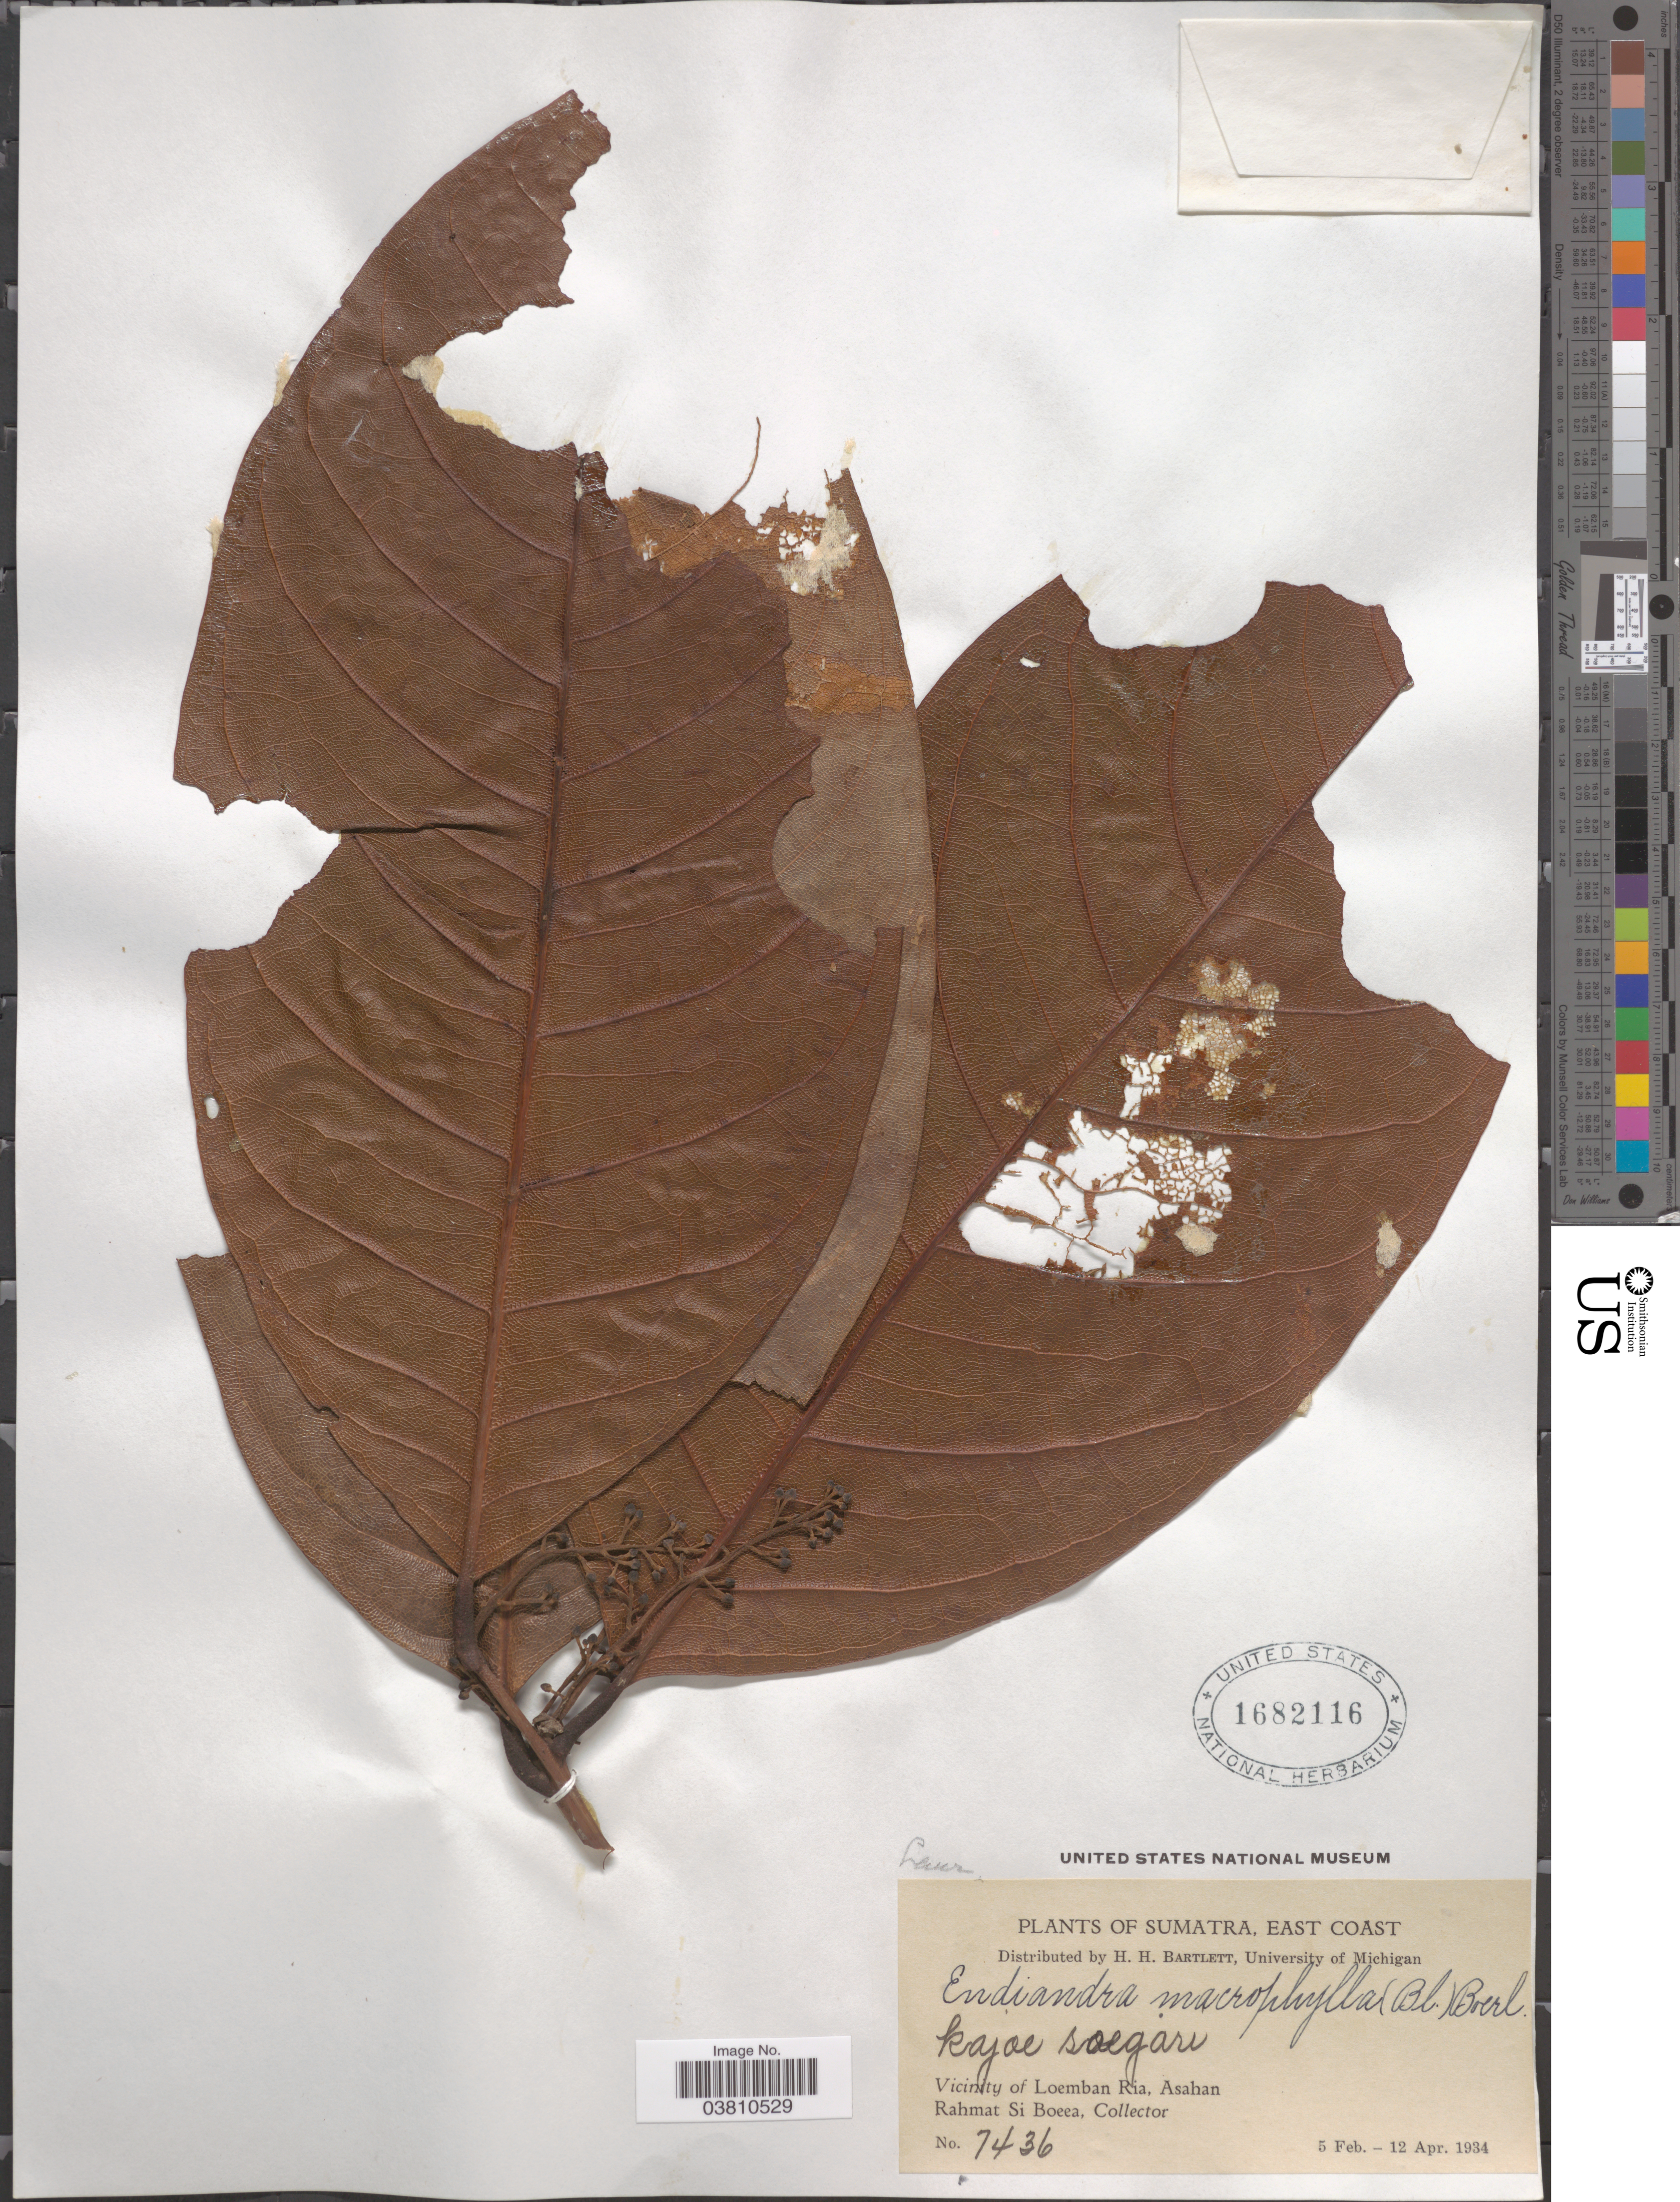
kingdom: Plantae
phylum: Tracheophyta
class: Magnoliopsida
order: Laurales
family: Lauraceae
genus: Endiandra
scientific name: Endiandra macrophylla Merr., nom. illeg.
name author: Merr.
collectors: Rahmat Si Boeea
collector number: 7436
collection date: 1934-02-05/1934-04-12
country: Indonesia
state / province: Sumatra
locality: East Coast. Vicinity of Loemban Ria, Asahan.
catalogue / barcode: US 1682116